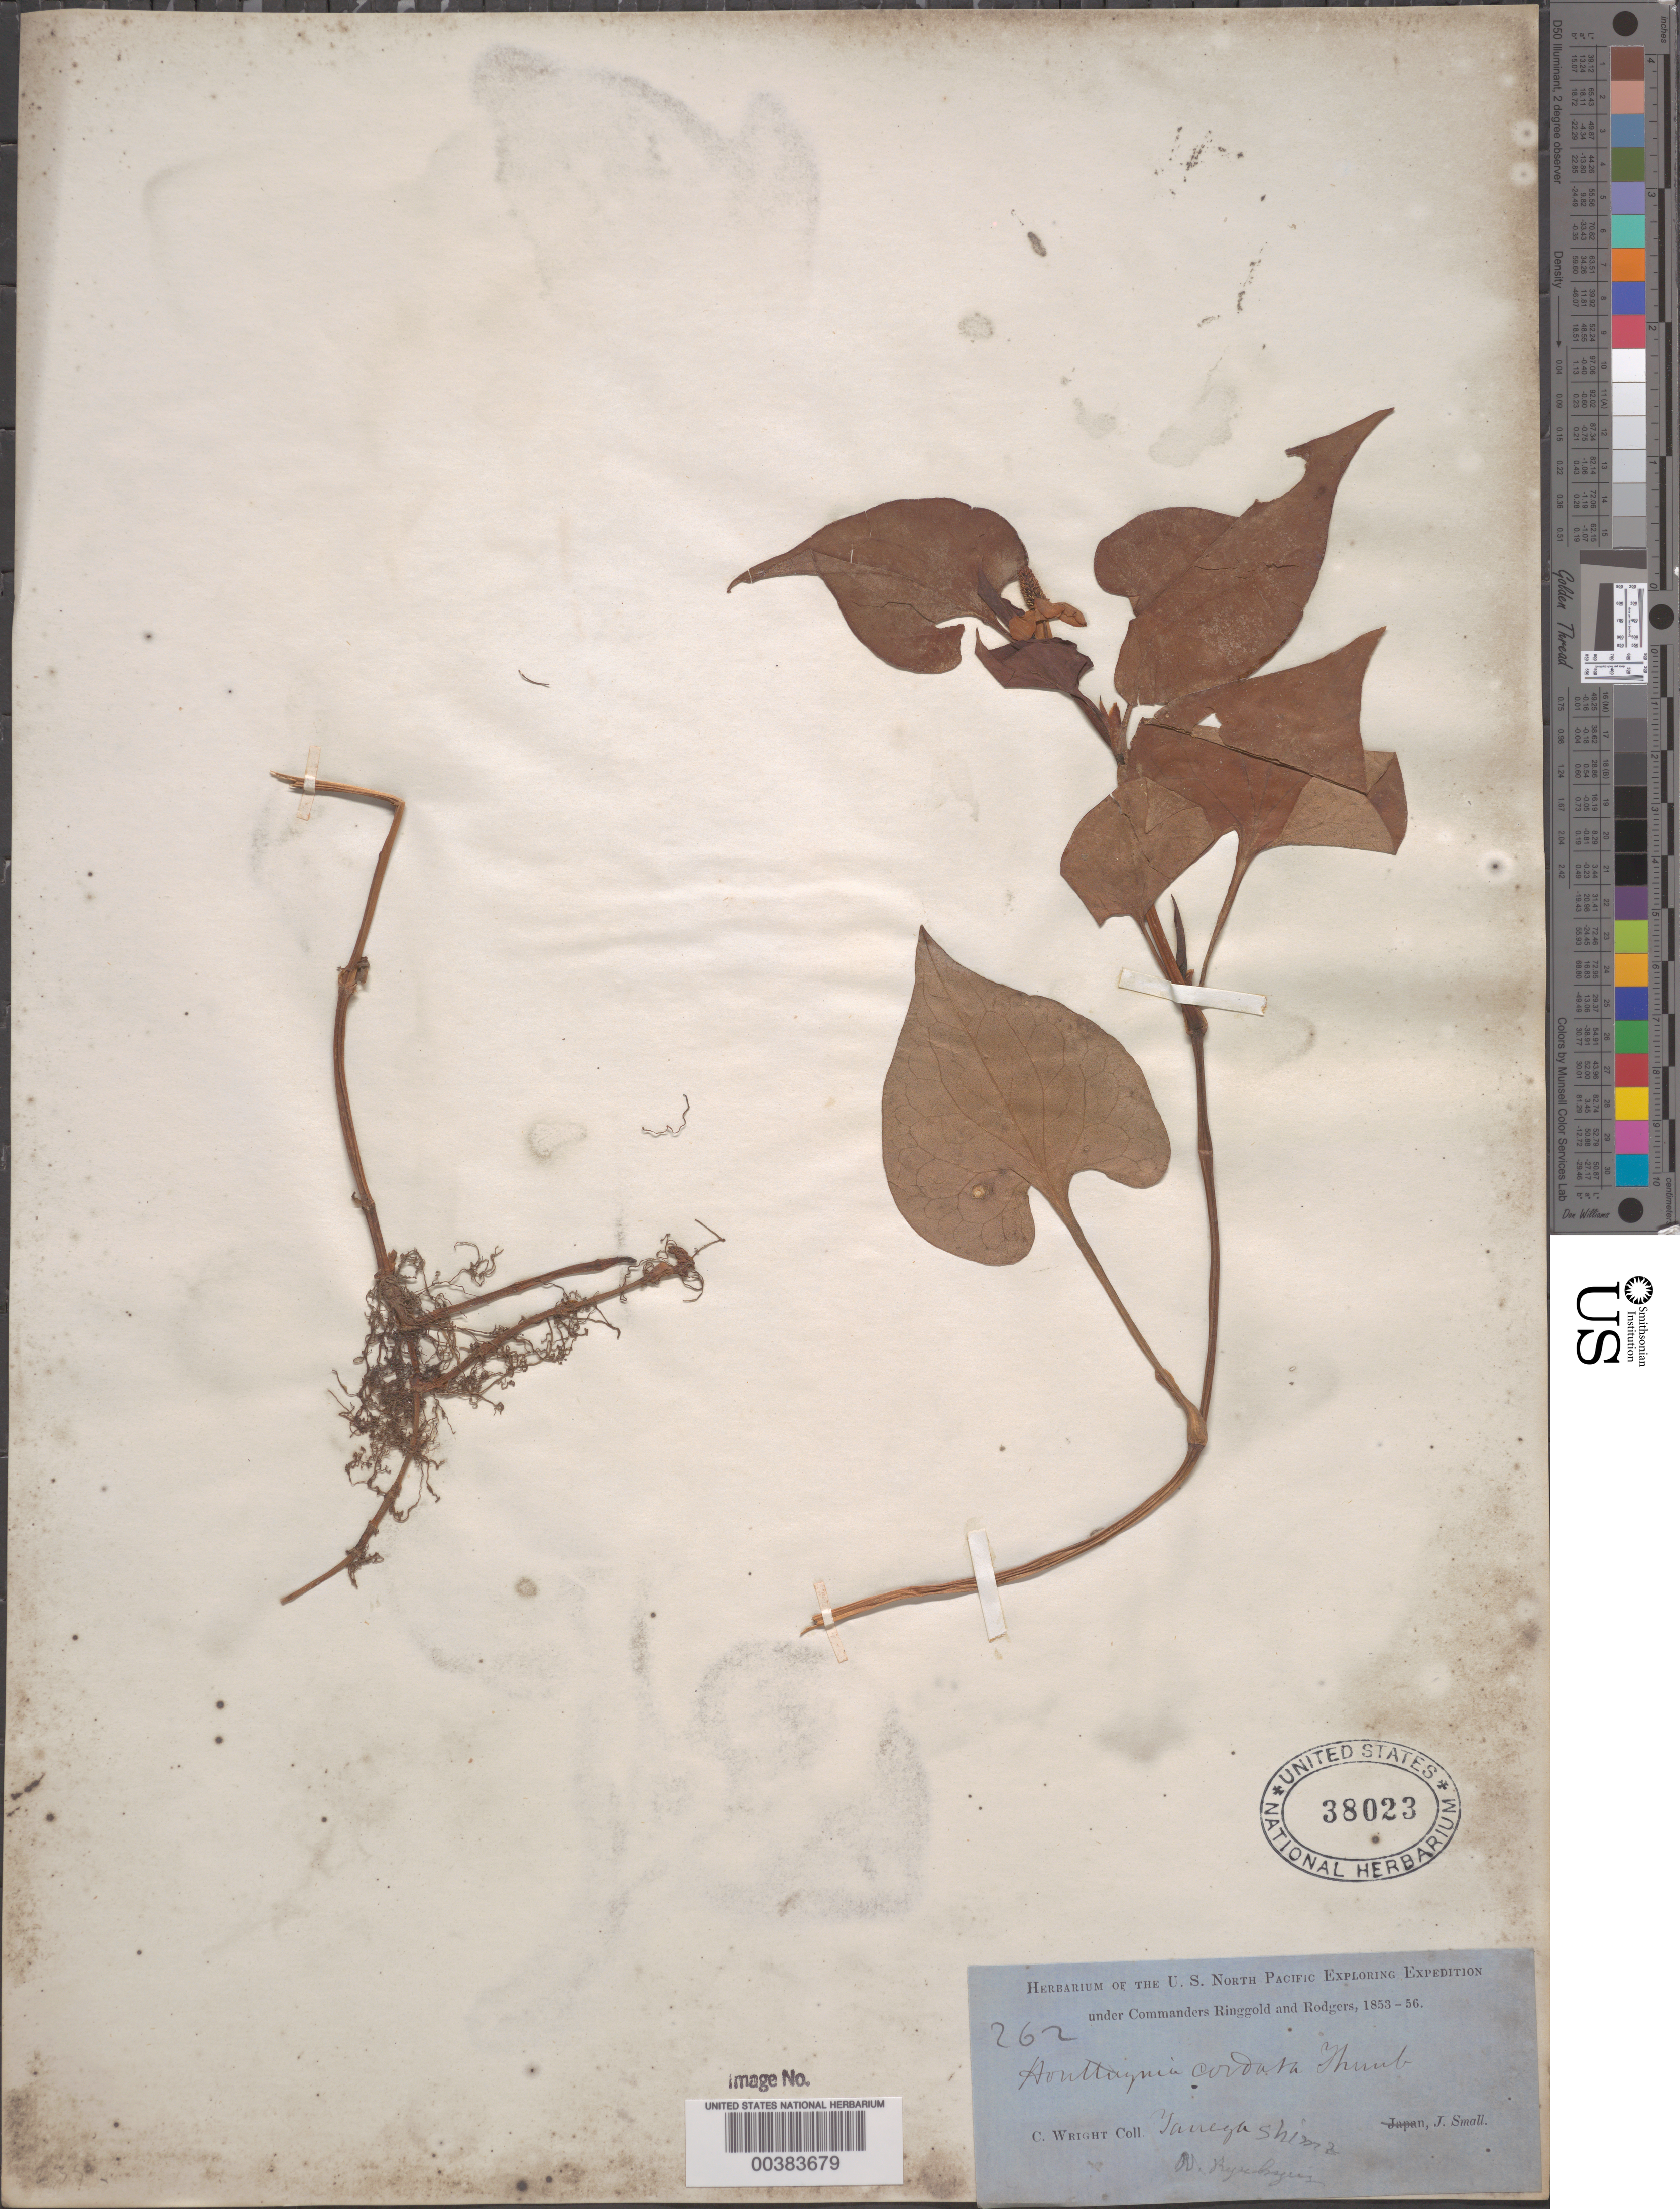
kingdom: Plantae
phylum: Tracheophyta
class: Magnoliopsida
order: Piperales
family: Saururaceae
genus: Houttuynia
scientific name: Houttuynia cordata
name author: Thunb.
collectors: C. Wright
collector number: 262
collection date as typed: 1853 to -- -- 1856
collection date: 1853/1856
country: Japan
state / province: Okinawa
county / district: Okinawa Prefecture ?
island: Taneya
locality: Taneya-shima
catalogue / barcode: US 38023